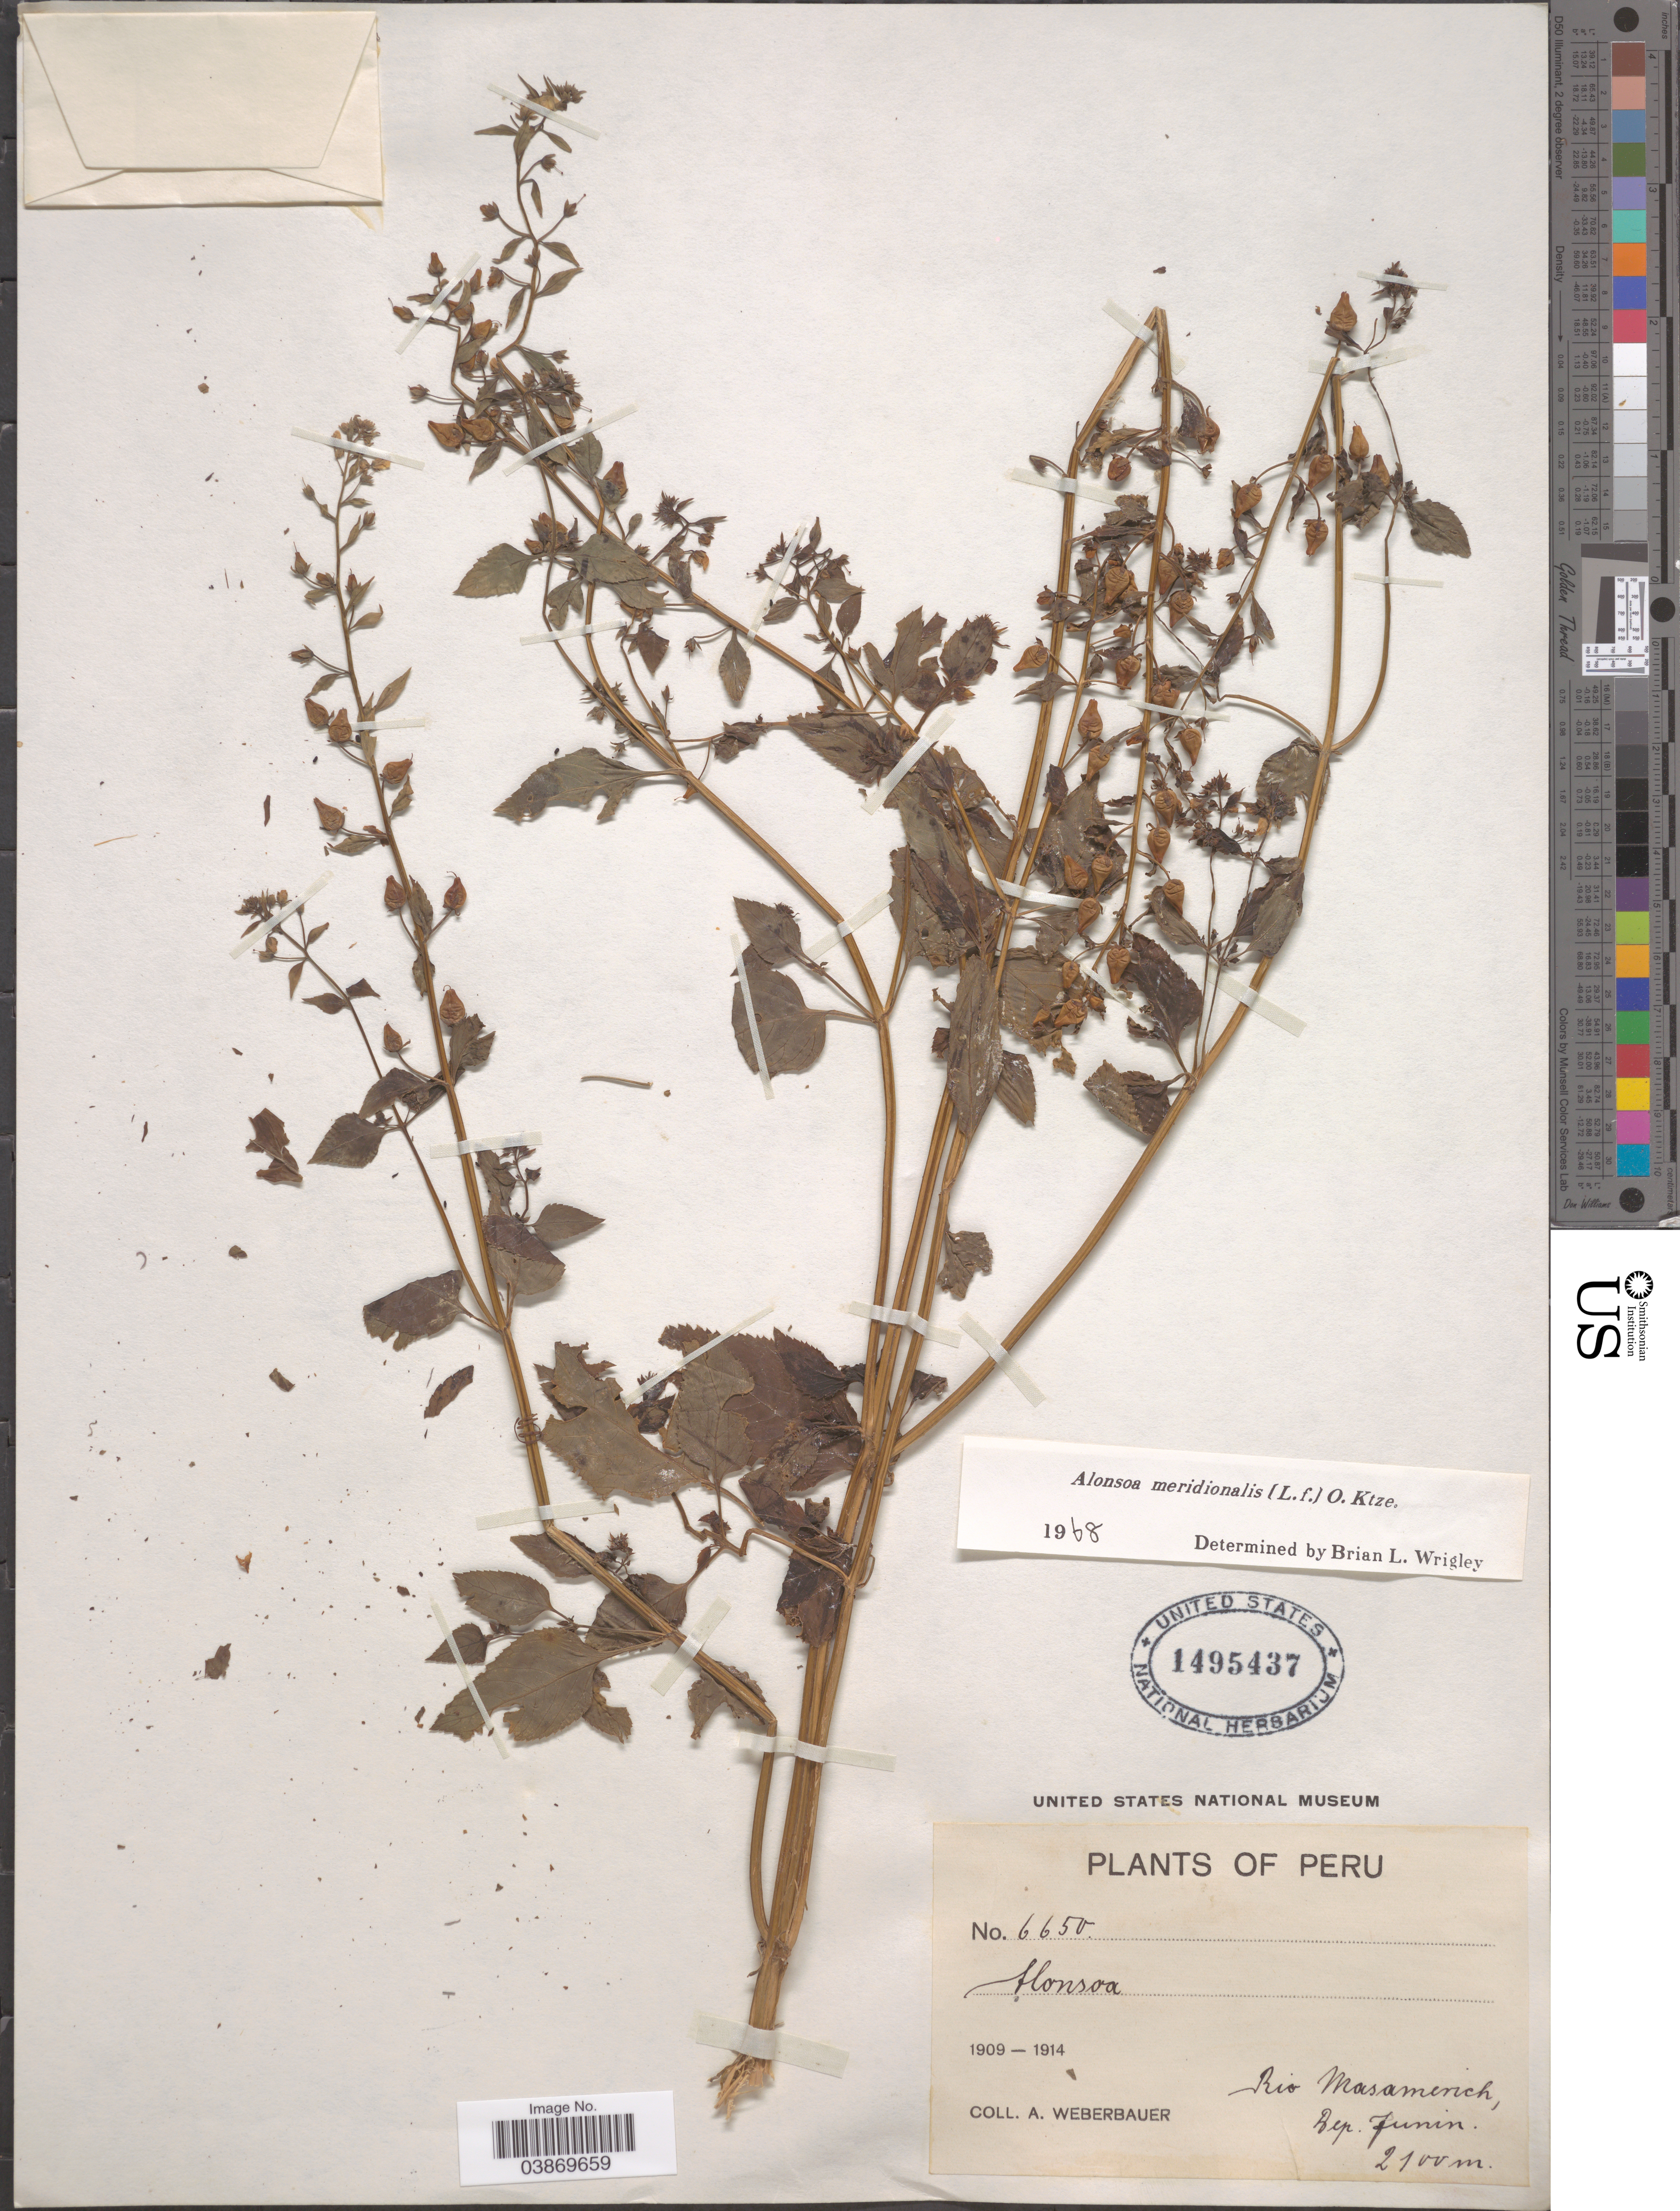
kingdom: Plantae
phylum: Tracheophyta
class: Magnoliopsida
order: Lamiales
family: Scrophulariaceae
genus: Alonsoa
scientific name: Alonsoa meridionalis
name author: (L. f.) Kuntze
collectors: A. Weberbauer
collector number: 6650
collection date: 1909/1914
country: Peru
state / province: Junín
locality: Rio Masamerich, Dep. Junin.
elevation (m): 2100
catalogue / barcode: US 1495437